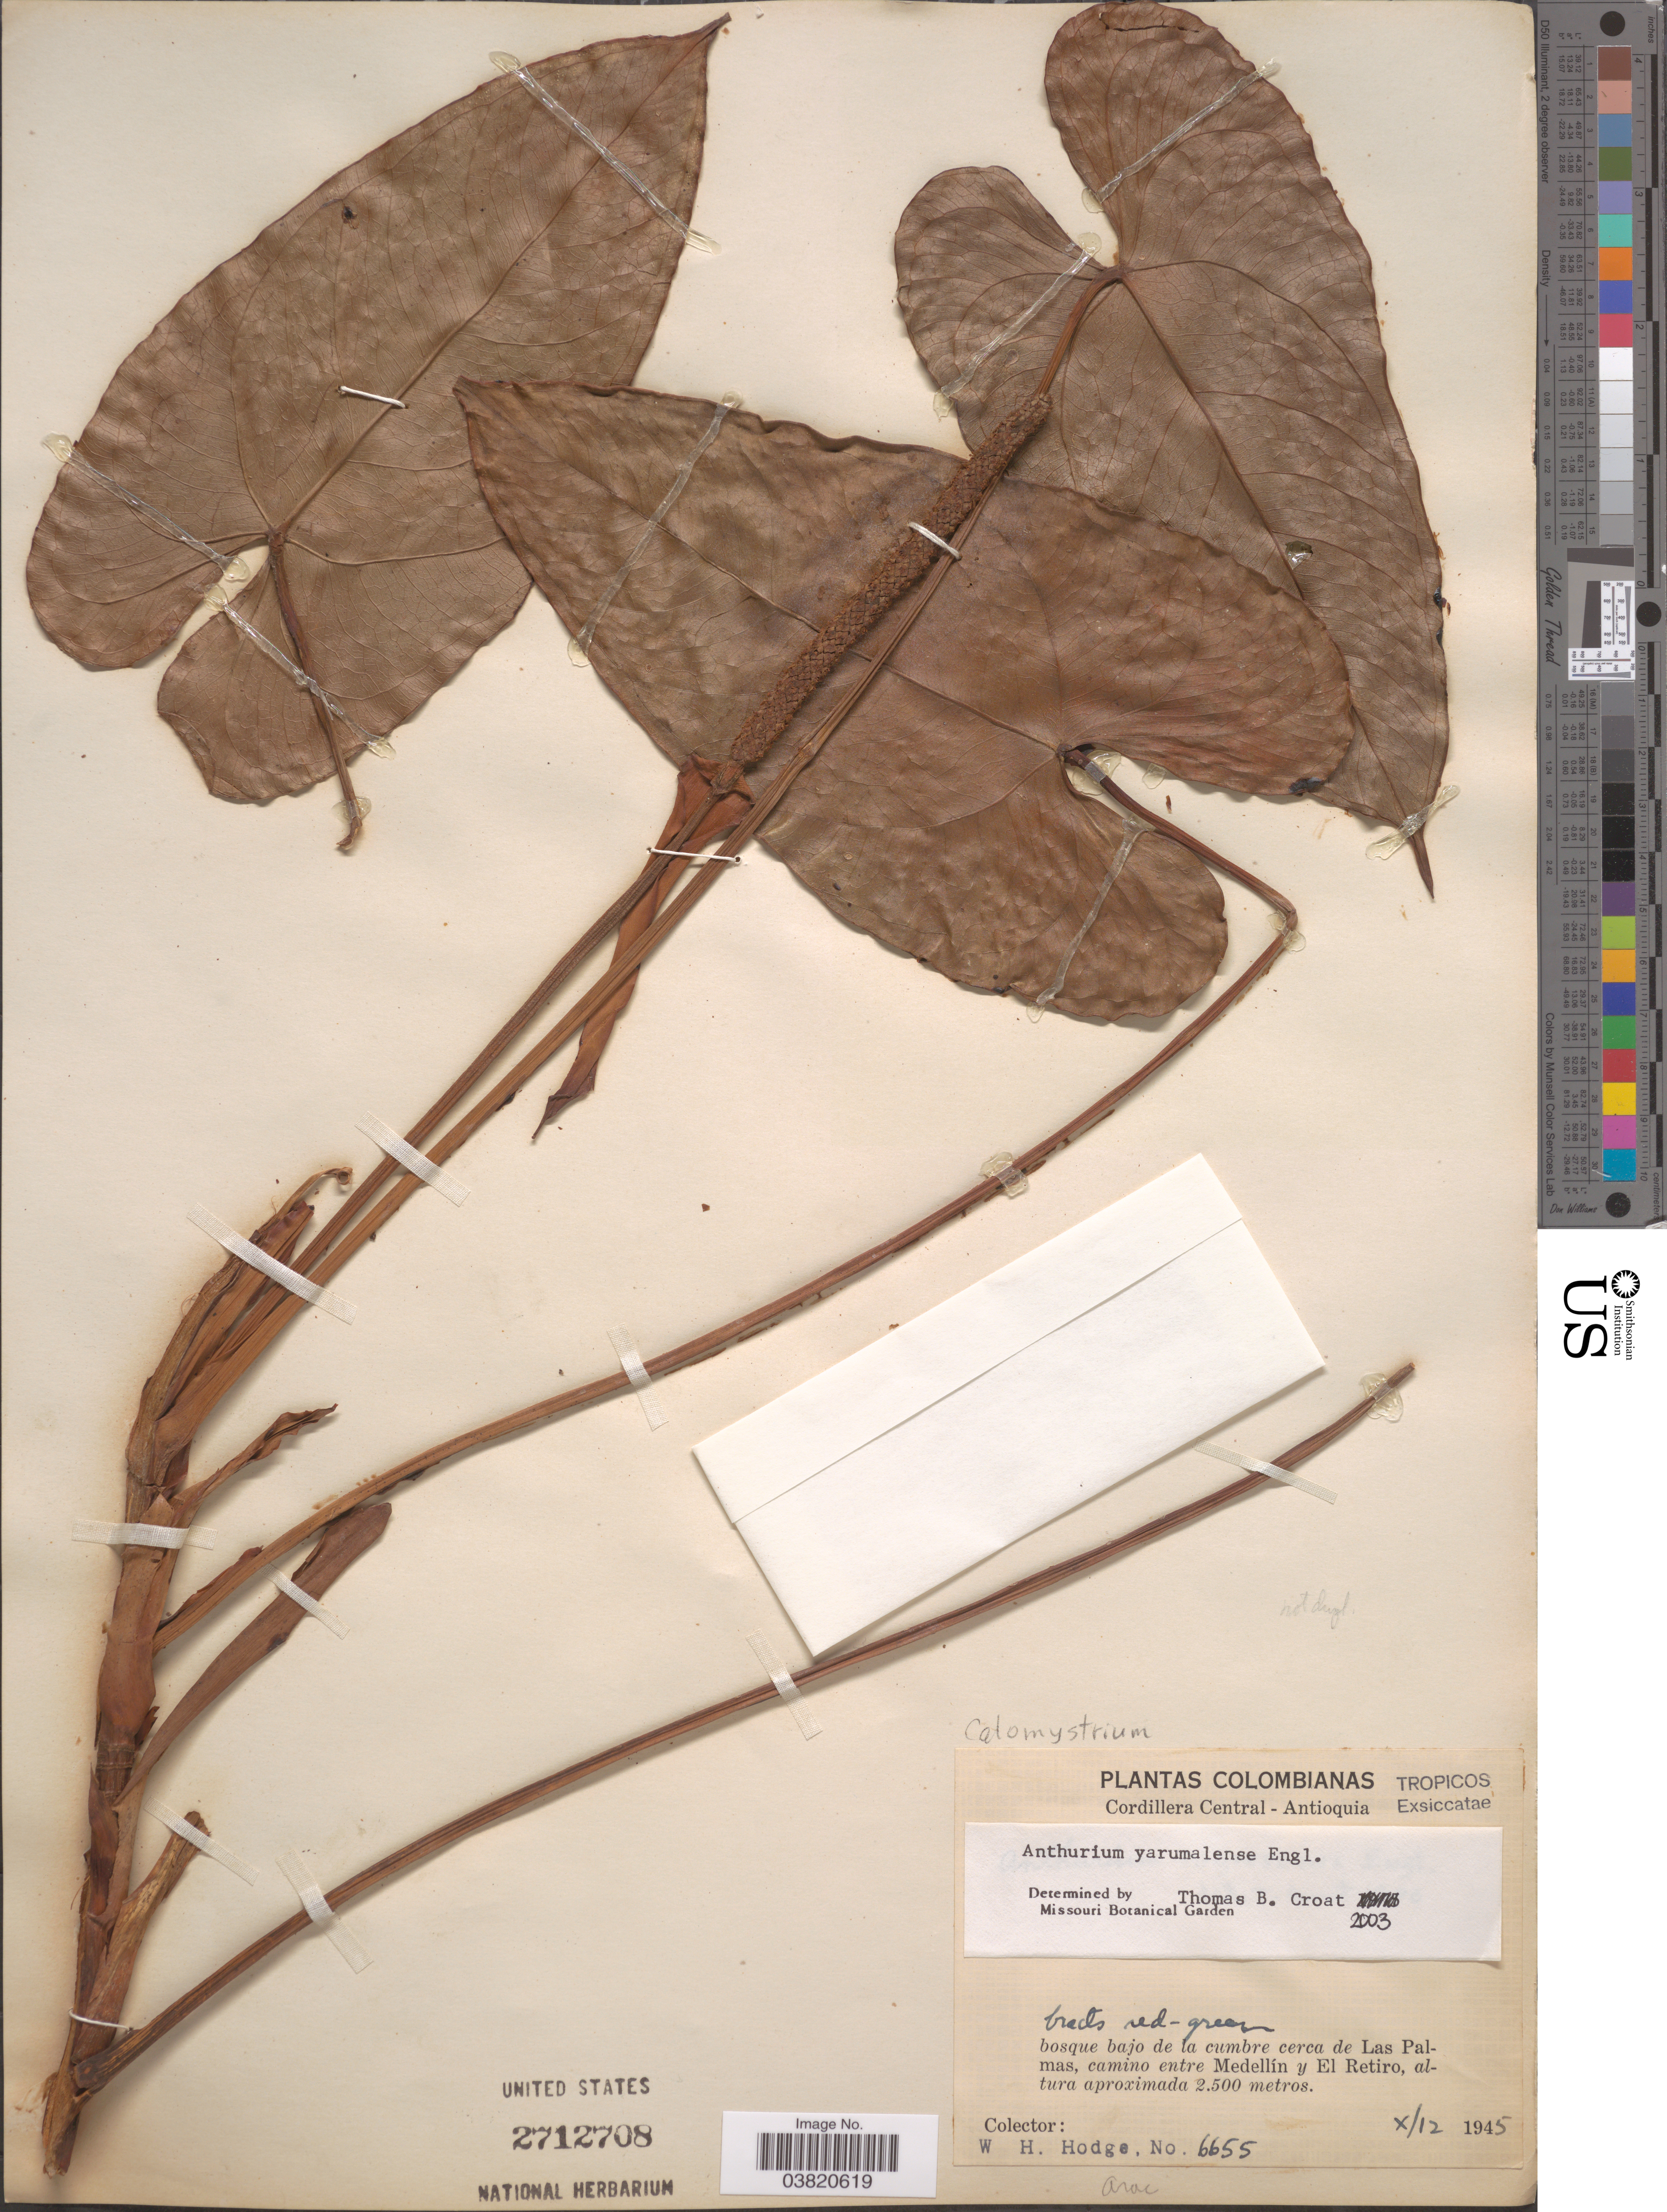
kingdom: Plantae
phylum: Tracheophyta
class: Liliopsida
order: Alismatales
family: Araceae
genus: Anthurium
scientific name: Anthurium yarumalense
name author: Engl.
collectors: W. Hodge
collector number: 6655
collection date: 1945-10-12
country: Colombia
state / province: Antioquia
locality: Cordillera Central - Antioquia. Bosque bajo de la cumbre cerca de Las Palmas, camino entre Medellín y El Retiro.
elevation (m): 2500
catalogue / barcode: US 2712708